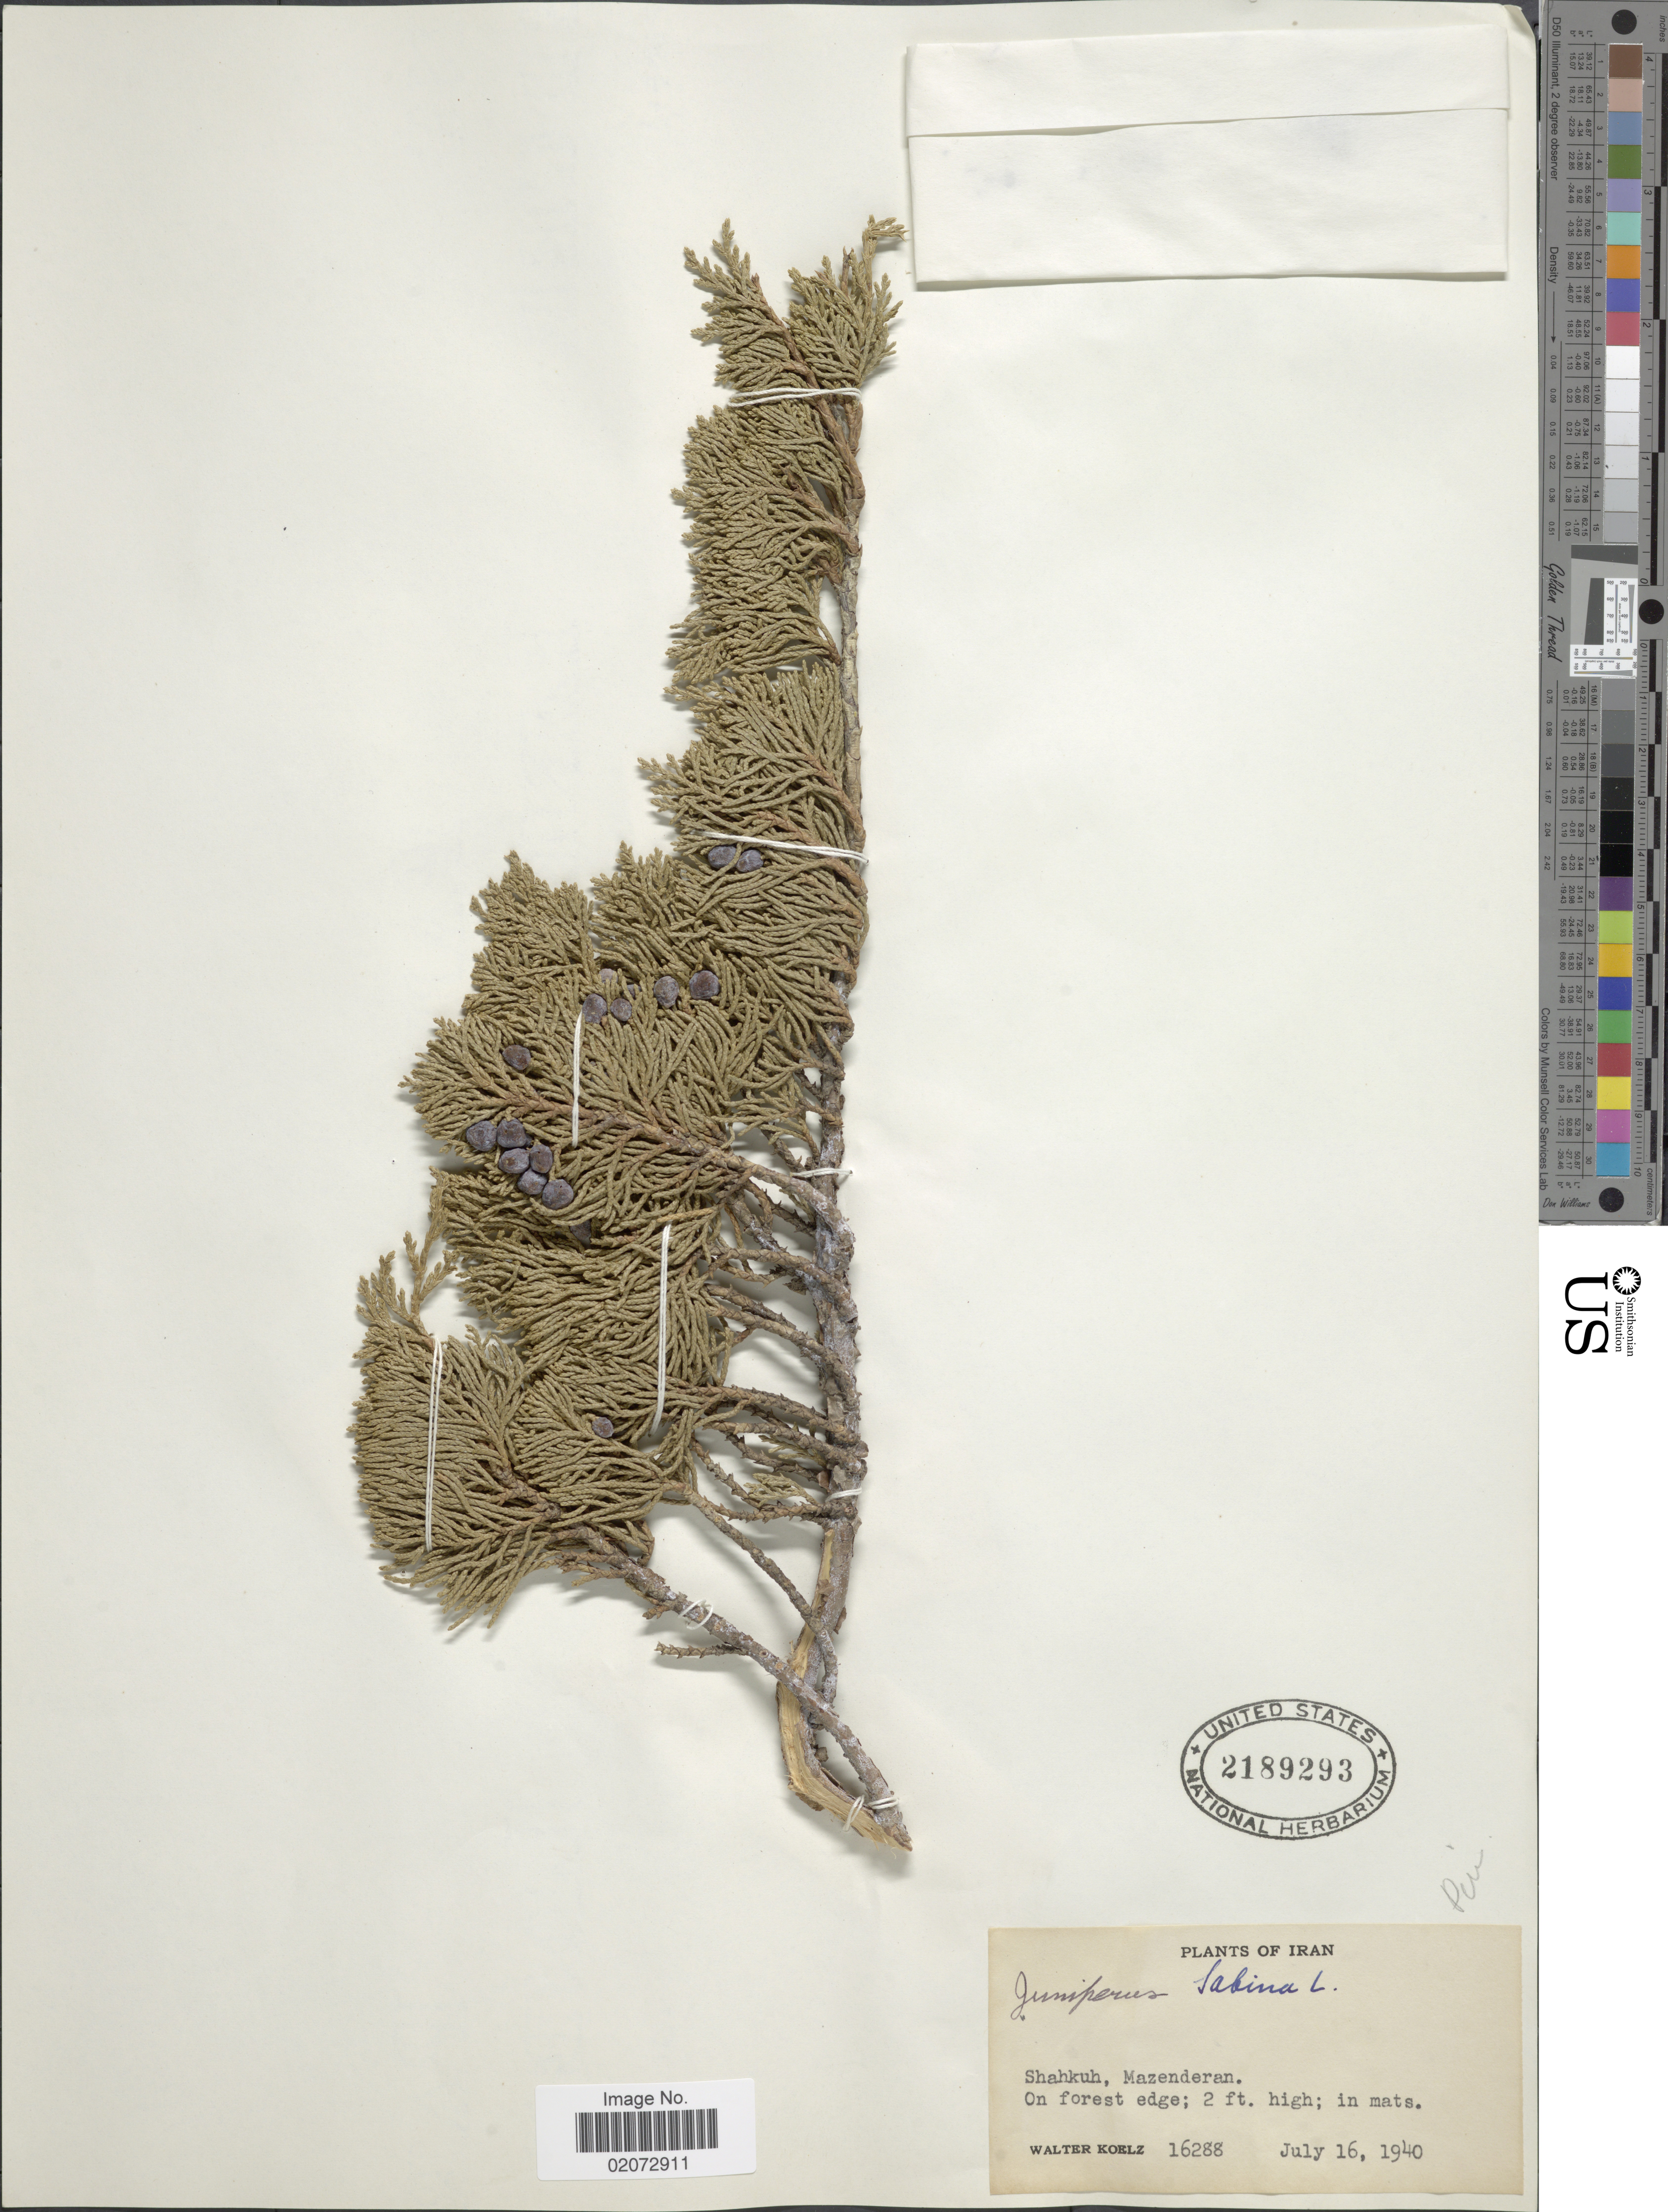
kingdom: Plantae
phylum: Tracheophyta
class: Pinopsida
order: Pinales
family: Cupressaceae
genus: Juniperus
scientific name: Juniperus sabina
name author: L.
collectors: W. N. Koelz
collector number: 16288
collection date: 1940-08-16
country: Iran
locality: Iran, Shahkuh, Mazenderan. On forest edge.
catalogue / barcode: US 2189293